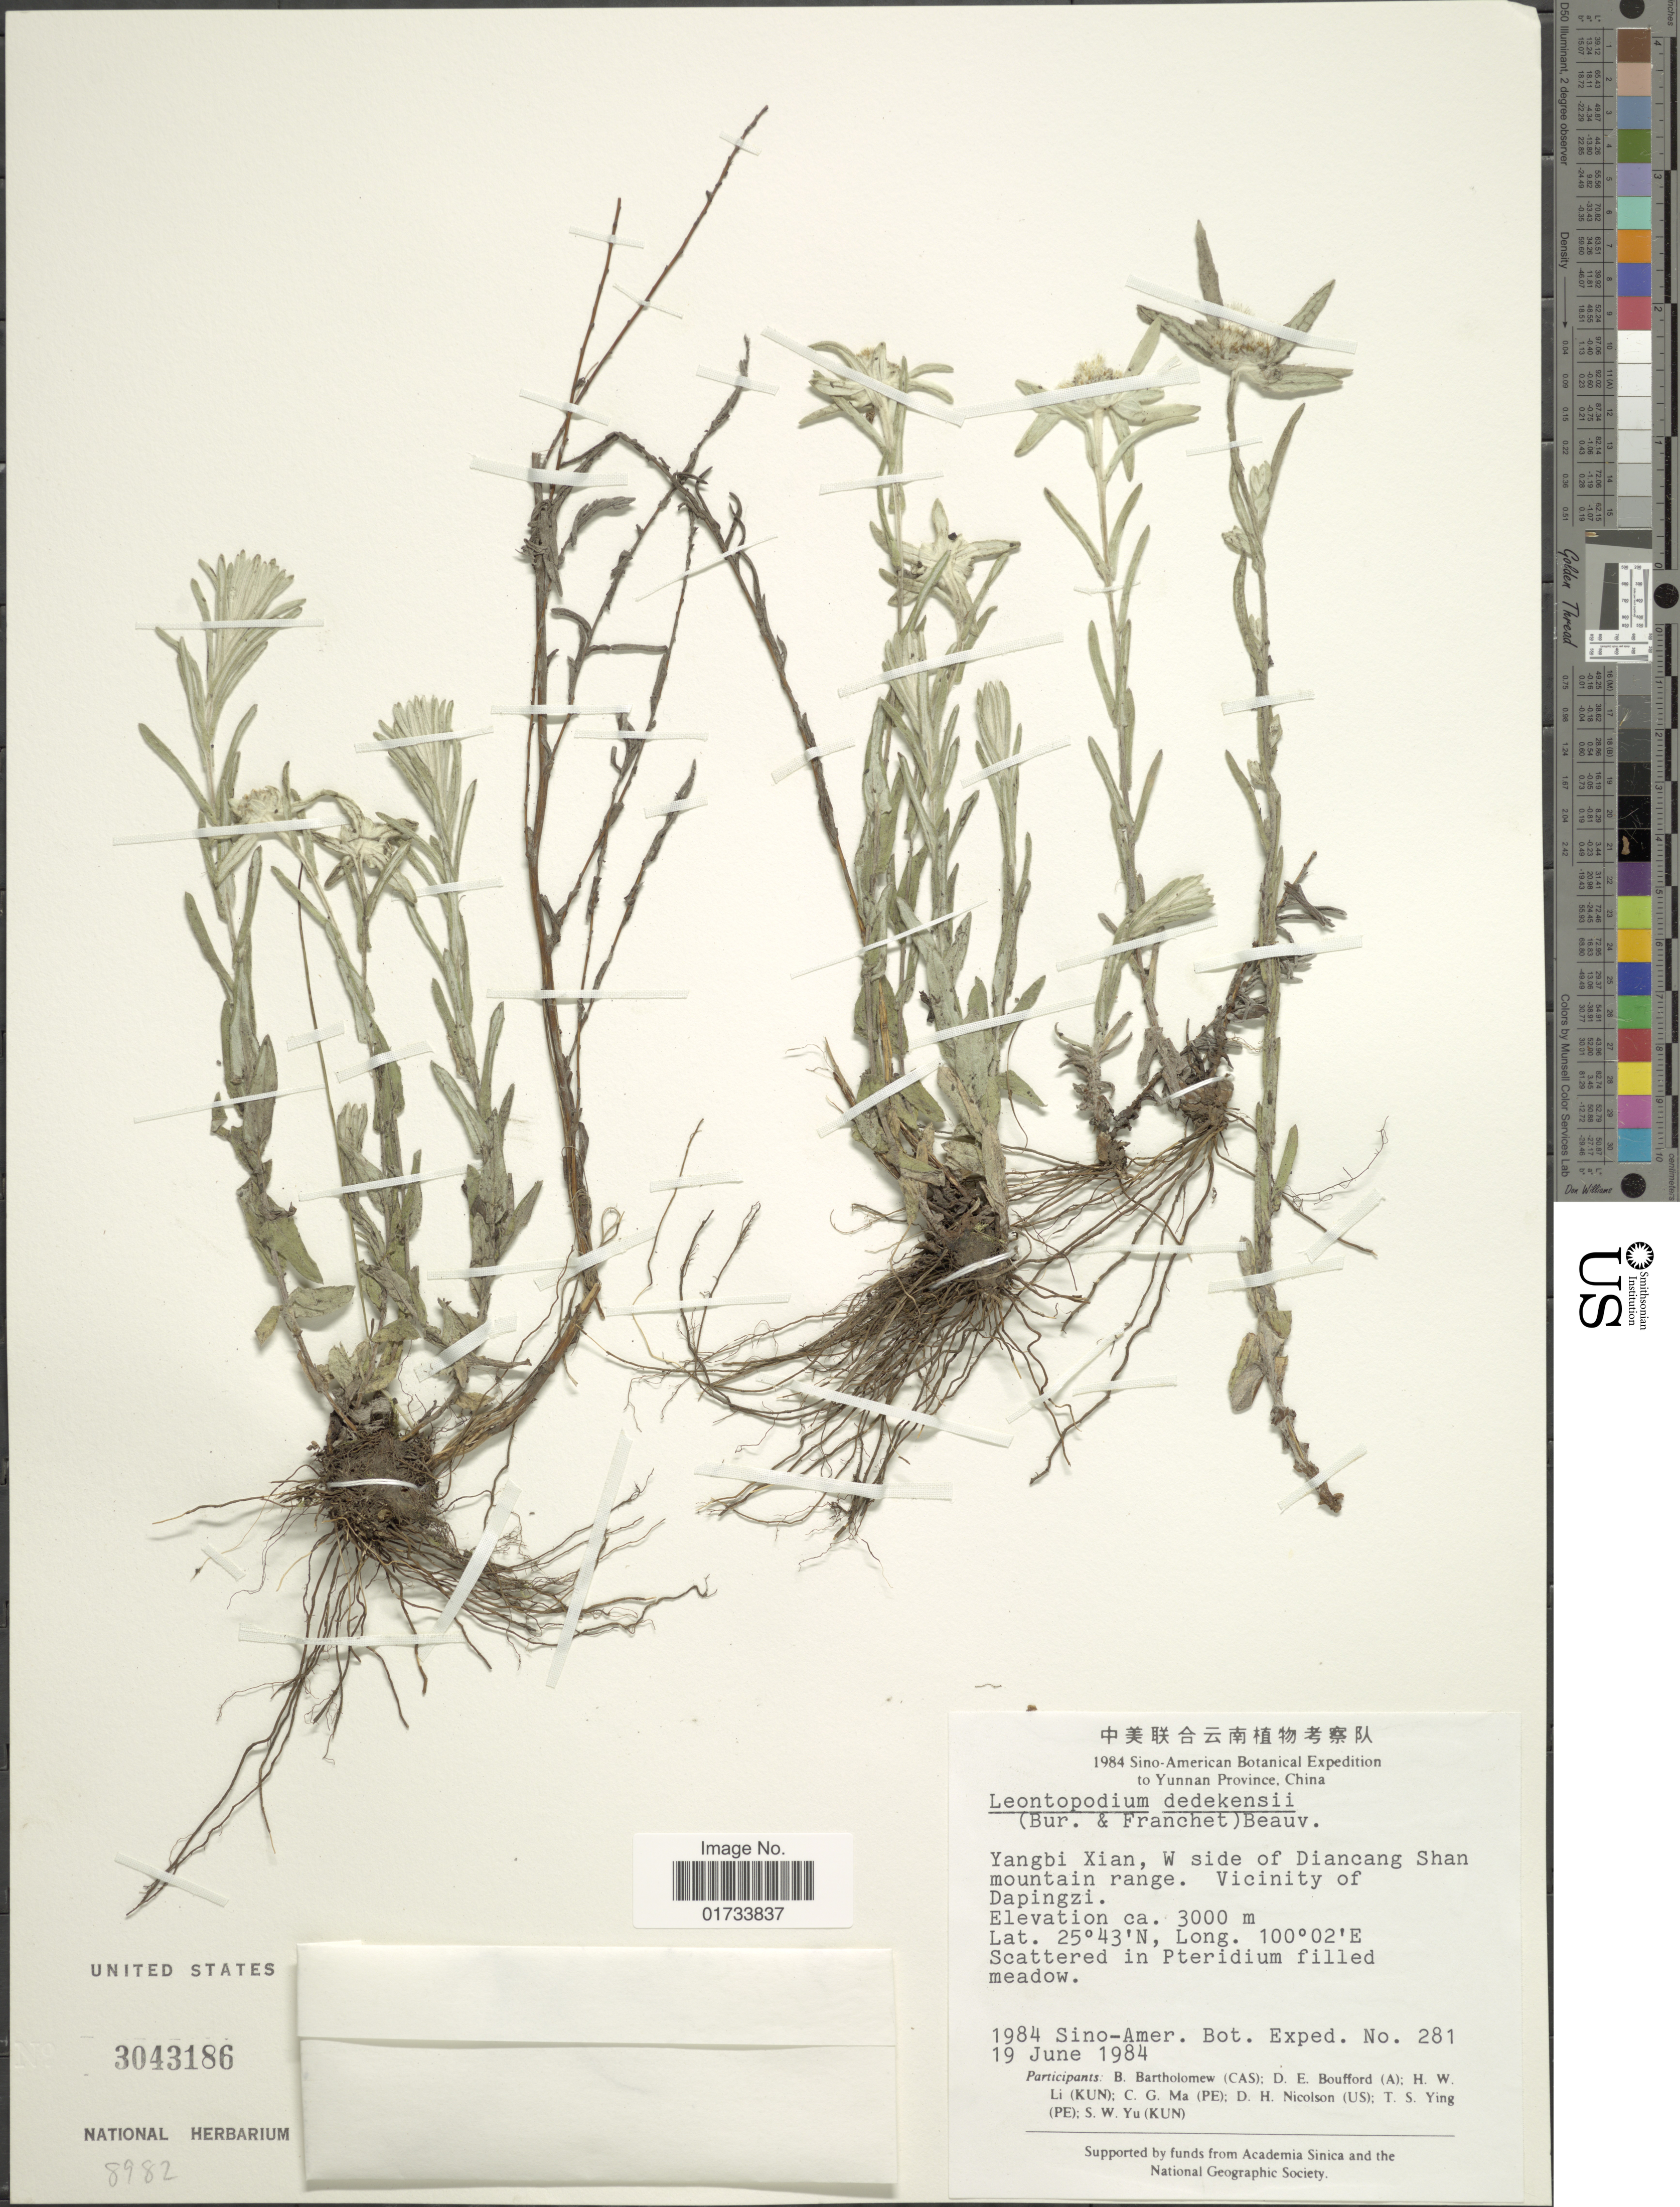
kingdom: Plantae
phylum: Tracheophyta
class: Magnoliopsida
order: Asterales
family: Asteraceae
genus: Leontopodium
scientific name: Leontopodium dedekensii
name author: (Bureau & Franch.) Beauverd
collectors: Sino-Amer. Bot. Exped. 1984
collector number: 281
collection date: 1984-06-19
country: China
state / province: Yunnan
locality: Ynagbi Xian, W side of Diancang Shan mountain range, vicinity of Dapingzi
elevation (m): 3000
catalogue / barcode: US 3043186